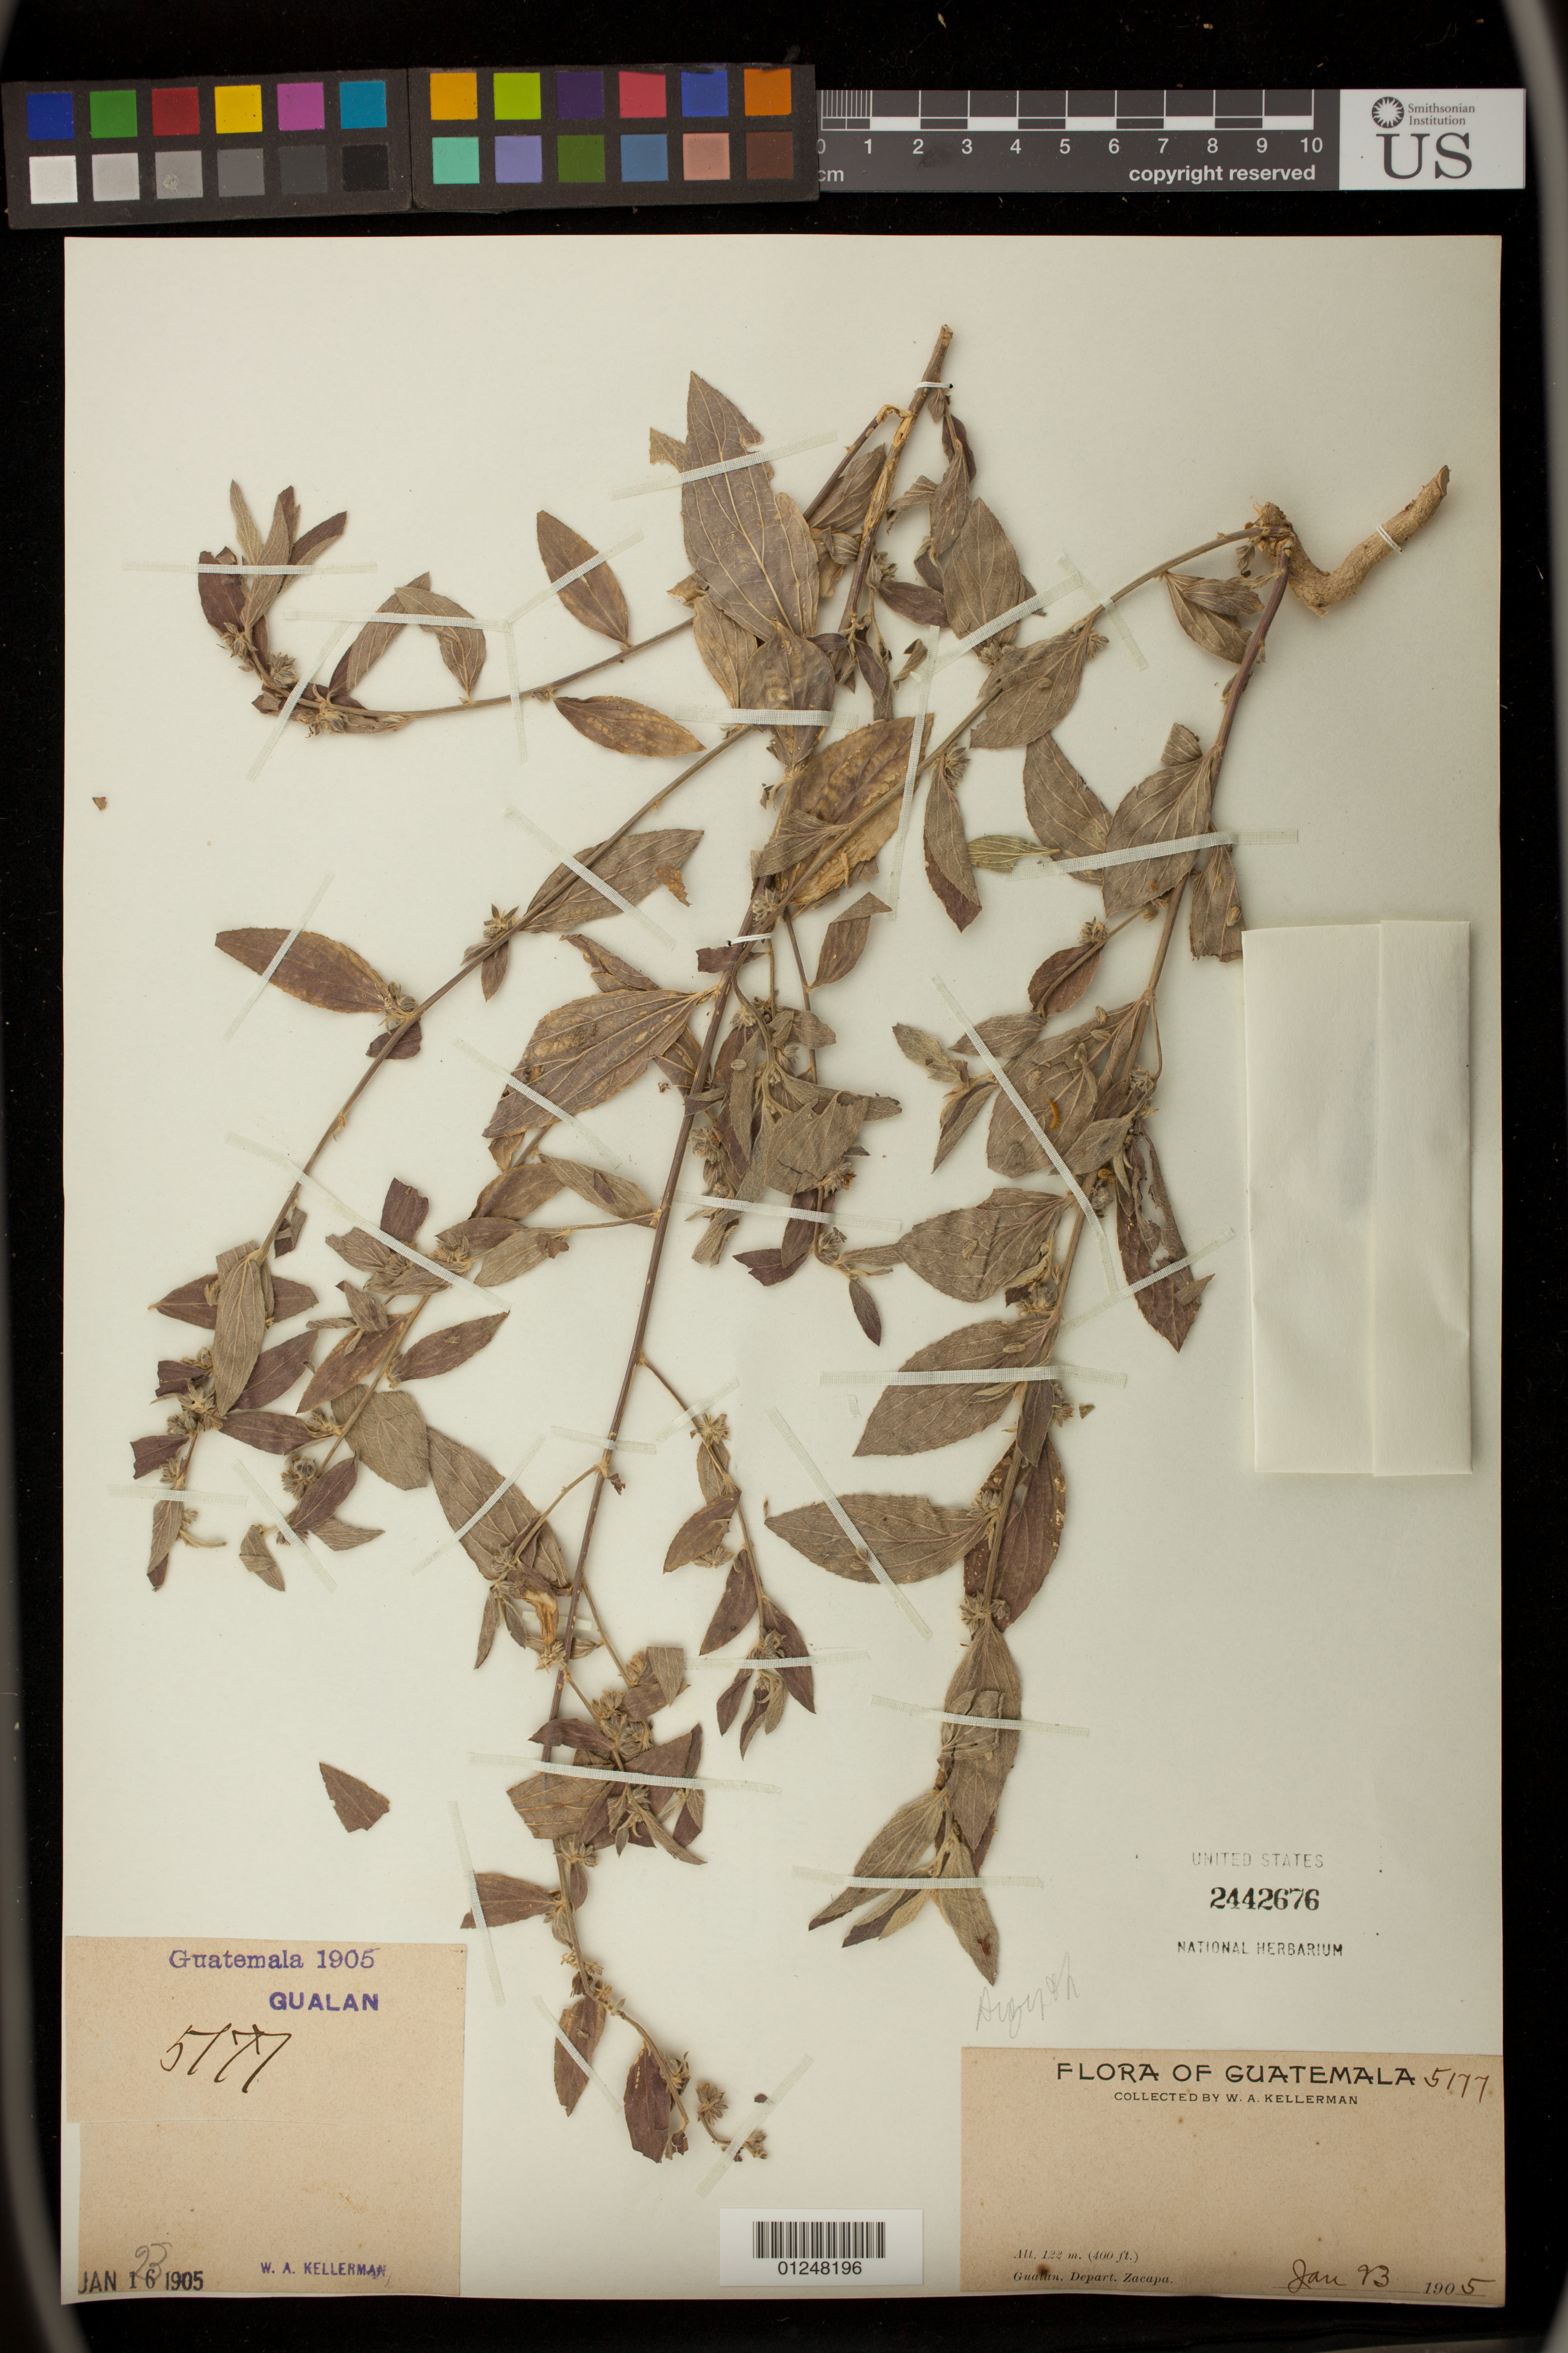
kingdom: Plantae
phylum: Tracheophyta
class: Magnoliopsida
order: Malpighiales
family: Euphorbiaceae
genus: Argythamnia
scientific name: Argythamnia argothamnoides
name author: (Bertero & Spreng.) J.W. Ingram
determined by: Külkamp, Josimar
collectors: W. A. Kellerman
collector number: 5177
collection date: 1905-01-13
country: Guatemala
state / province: Zacapa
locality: Gualan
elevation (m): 122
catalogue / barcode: US 2442676